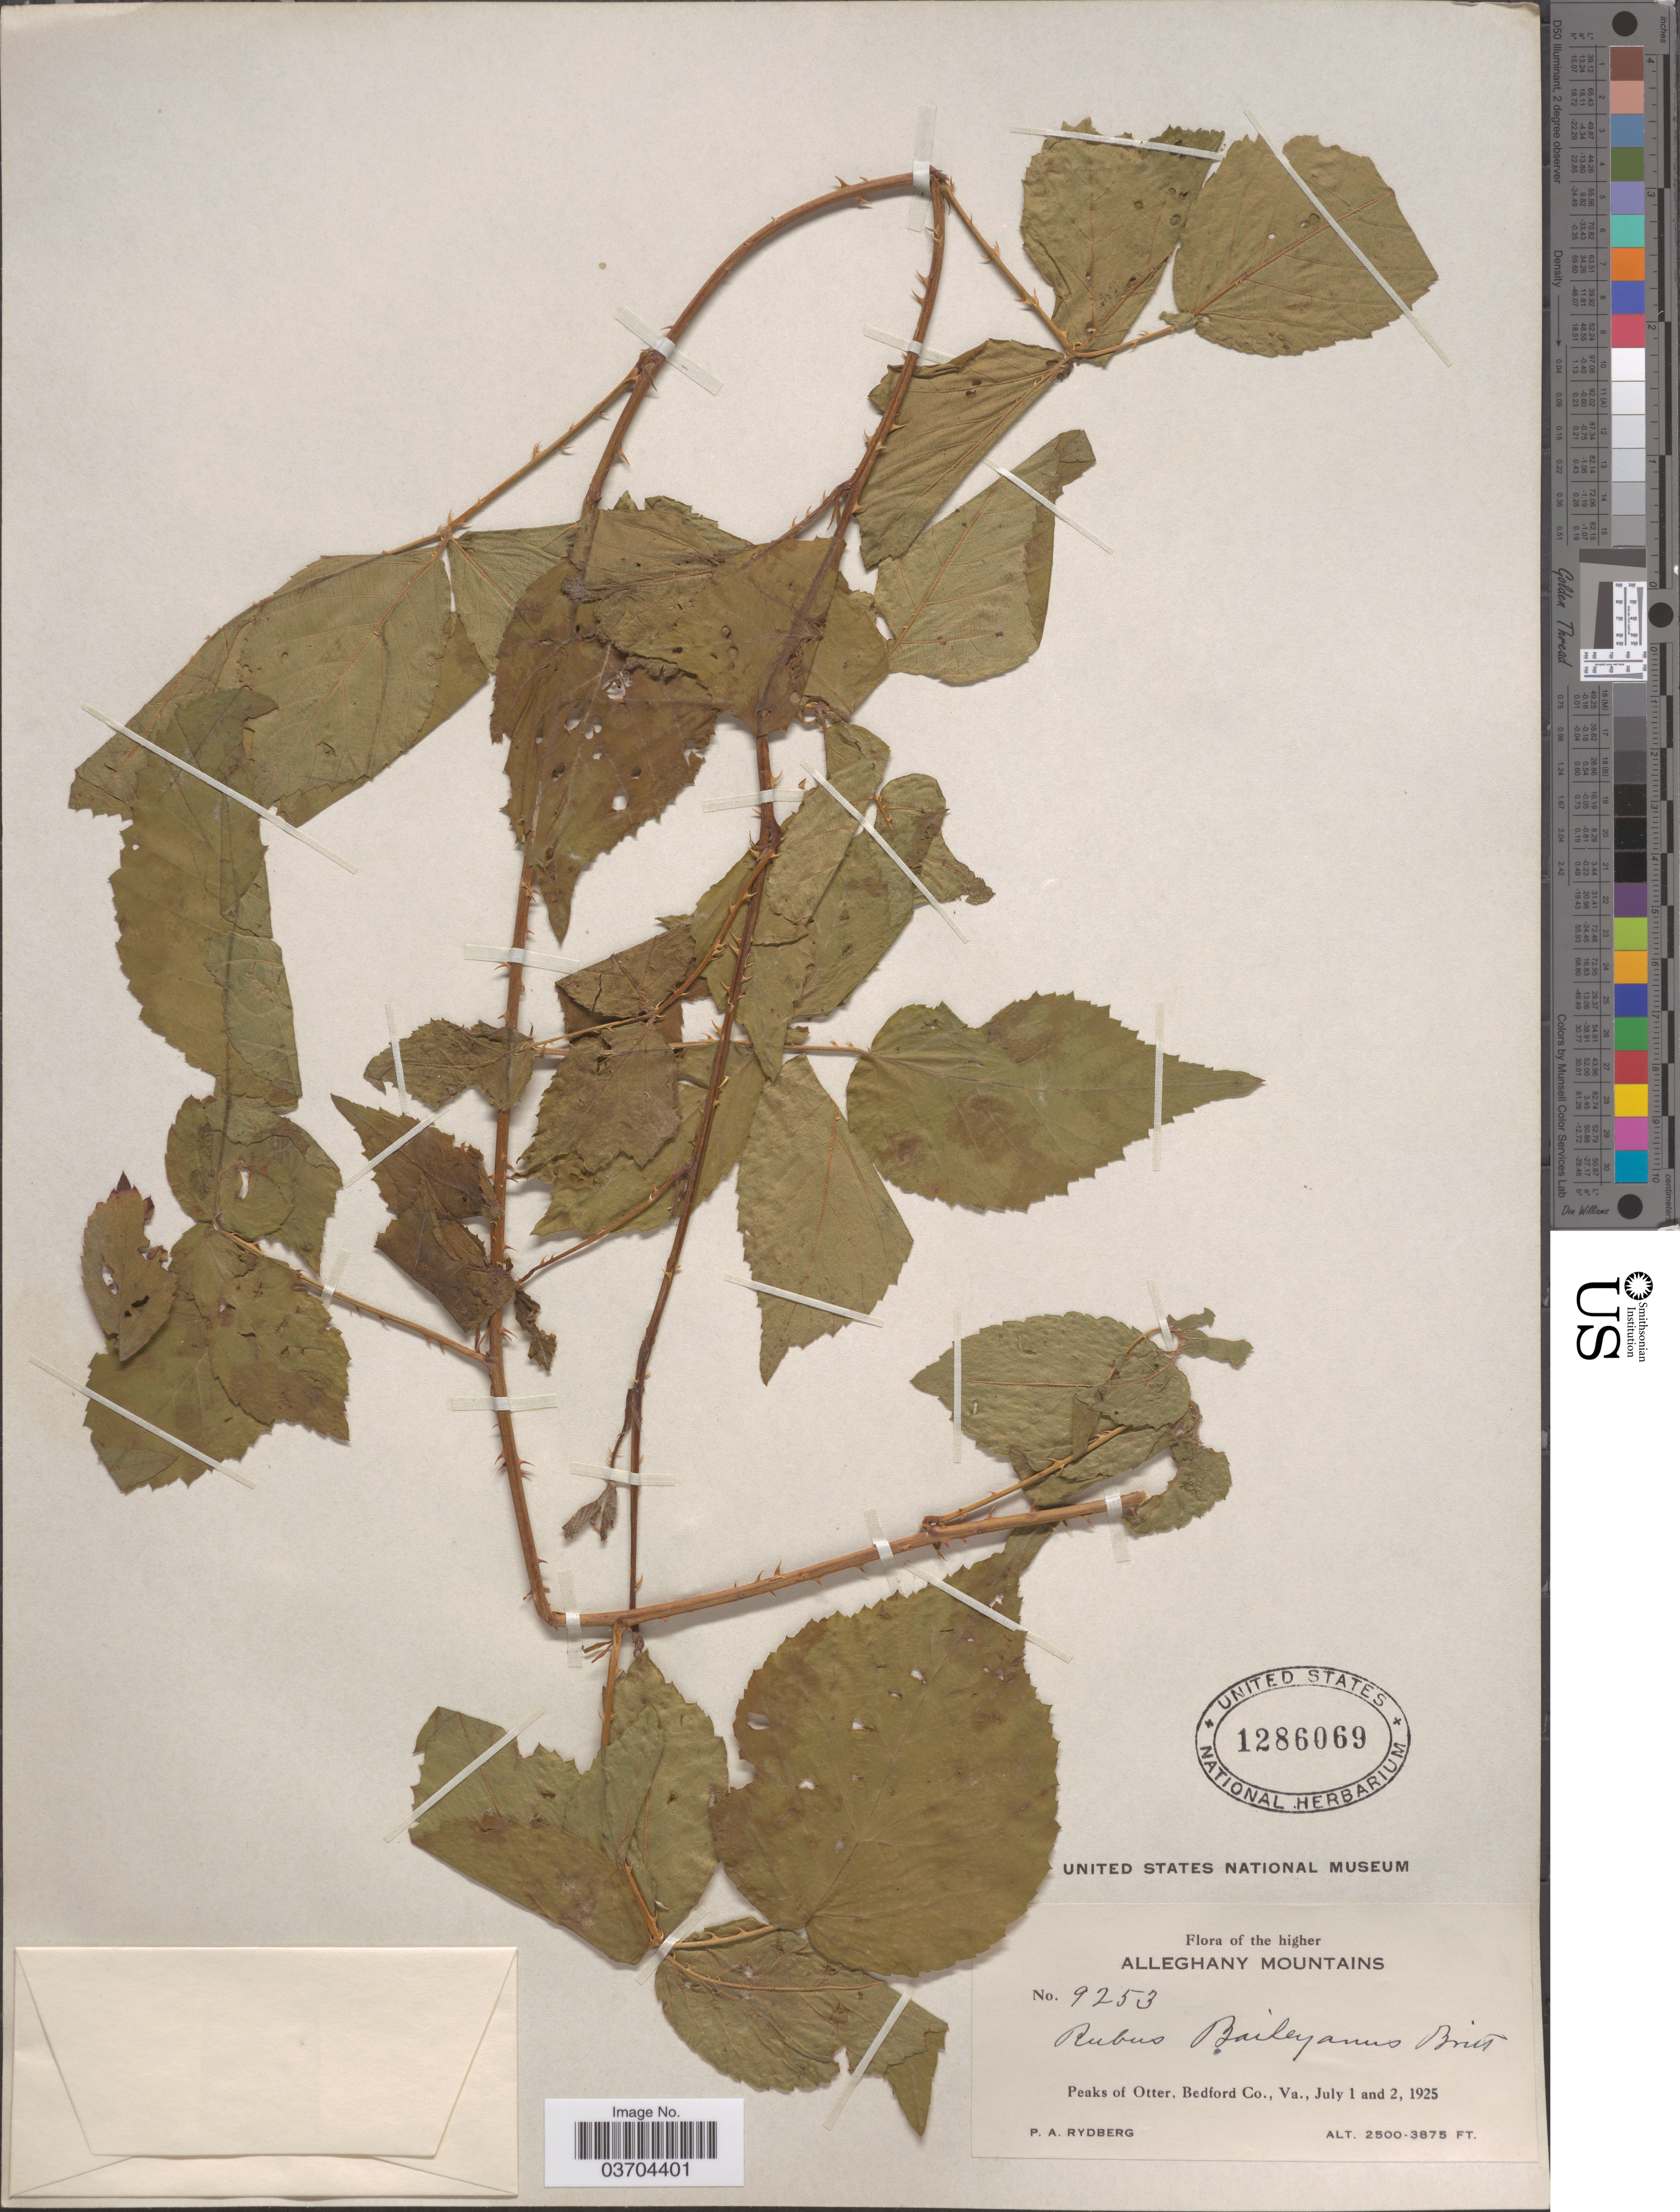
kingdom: Plantae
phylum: Tracheophyta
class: Magnoliopsida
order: Rosales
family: Rosaceae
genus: Rubus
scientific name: Rubus baileyanus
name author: Britton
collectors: P. A. Rydberg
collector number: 9253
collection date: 1925-07-01/1925-07-02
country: United States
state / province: Virginia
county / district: Bedford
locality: Higher Alleghany Mountains. Peaks of Otter, Bedford Co.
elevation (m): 762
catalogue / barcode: US 1286069